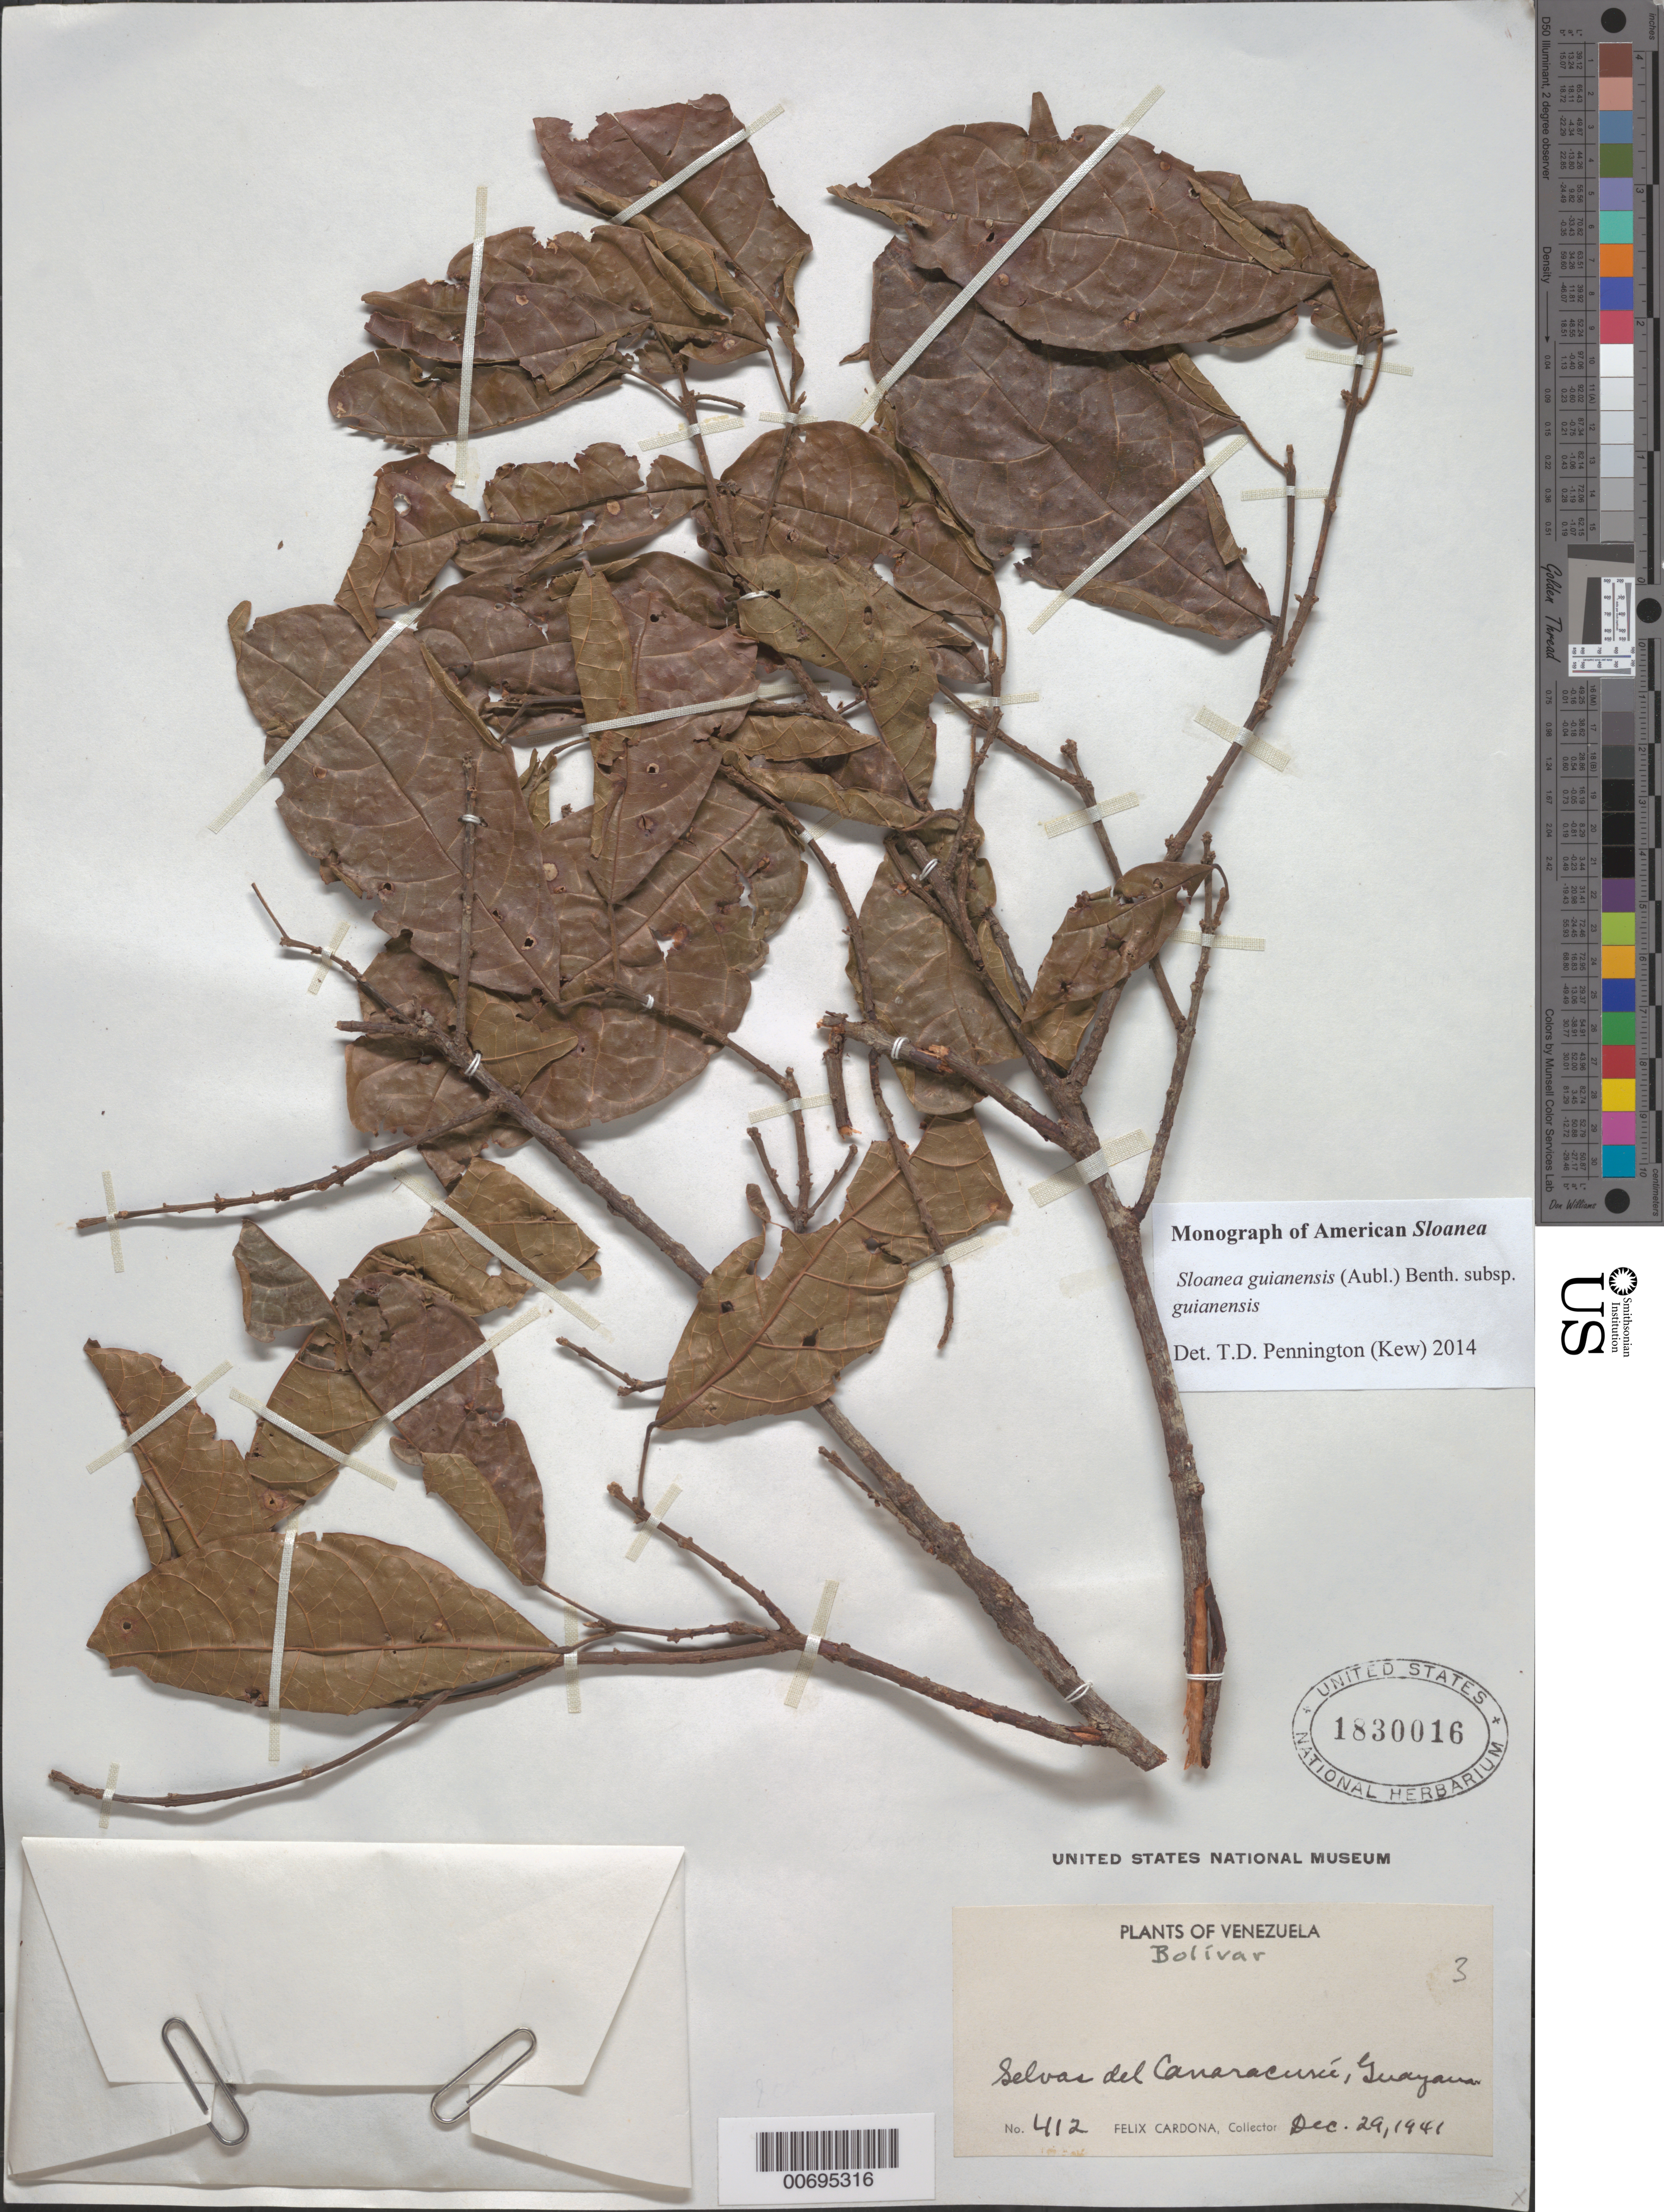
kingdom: Plantae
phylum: Tracheophyta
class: Magnoliopsida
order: Oxalidales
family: Elaeocarpaceae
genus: Sloanea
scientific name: Sloanea guianensis subsp. guianensis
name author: (Aubl.) Benth.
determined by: Pennington, T. D., (K)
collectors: F. Cardona Puig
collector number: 412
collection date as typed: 29-Dec-41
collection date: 1941-12-29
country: Venezuela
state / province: Bolívar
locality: Río Carraracuní, Alto Caura, Guayana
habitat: Selvas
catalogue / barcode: US 1830016